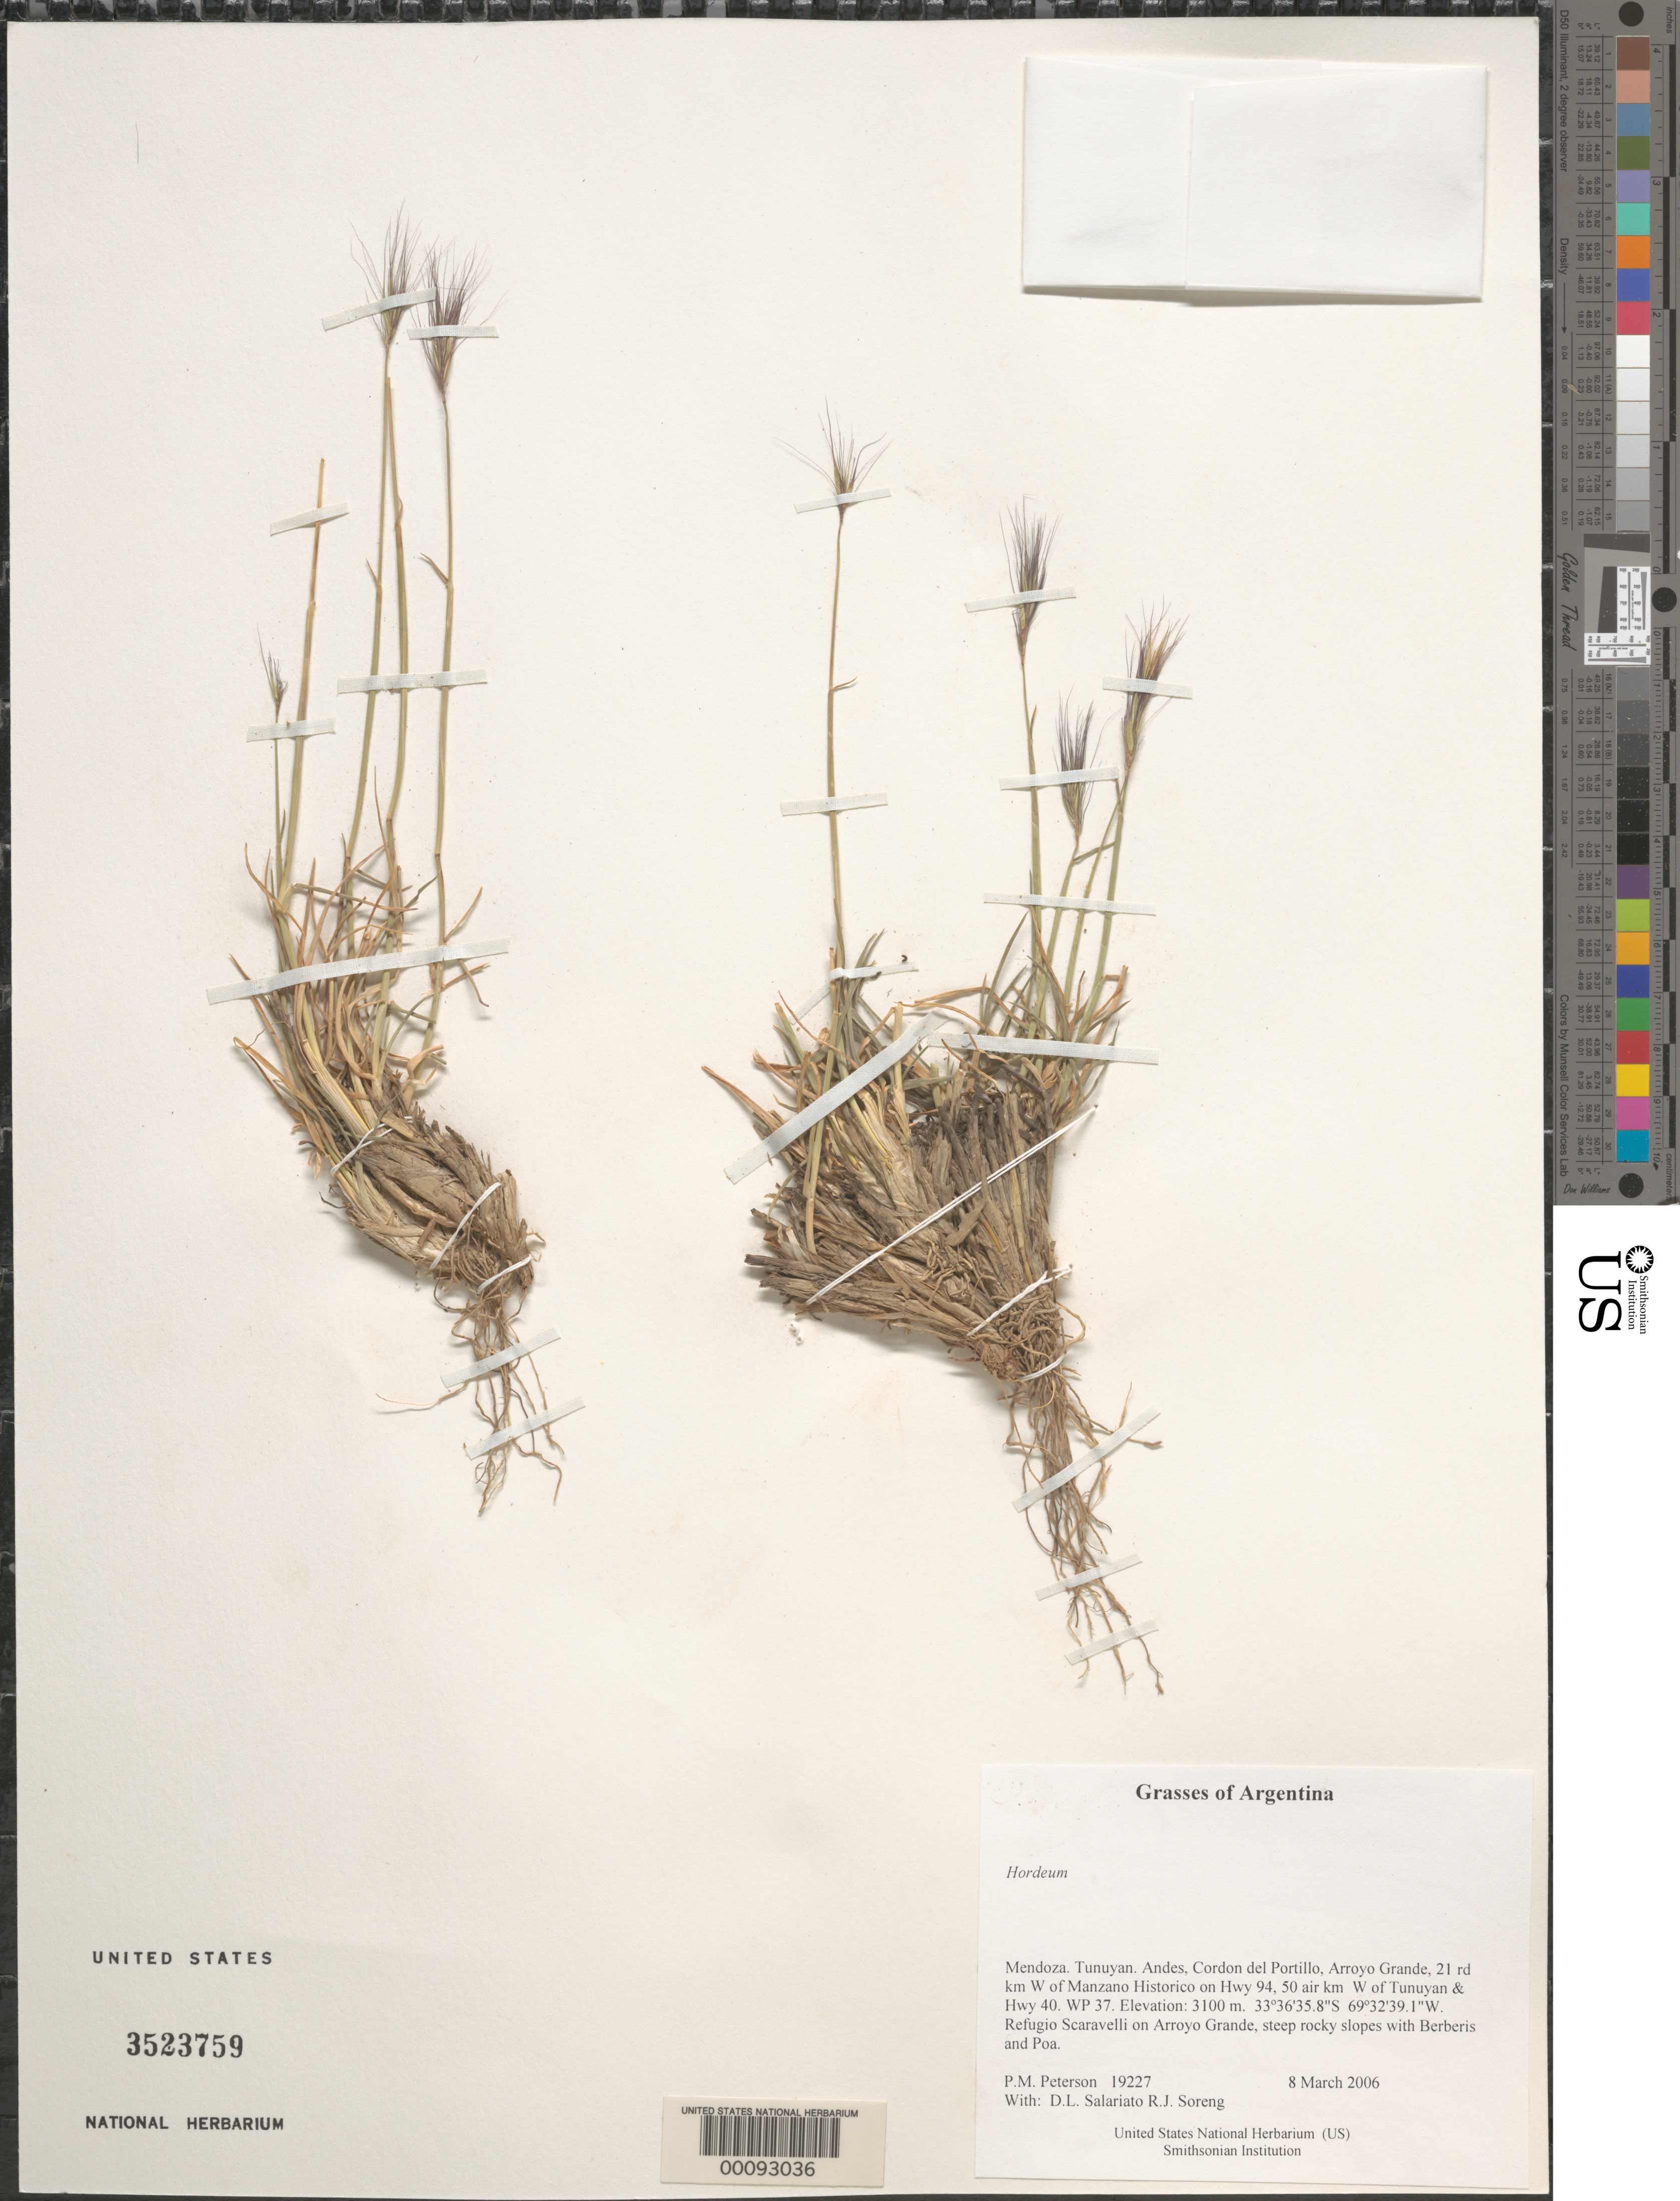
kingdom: Plantae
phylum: Tracheophyta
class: Liliopsida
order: Poales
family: Poaceae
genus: Hordeum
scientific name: Hordeum sp.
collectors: P. M. Peterson, R. J. Soreng, D. Salariato & A. Panizza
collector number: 19227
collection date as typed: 08 Mar 2006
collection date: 2006-03-08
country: Argentina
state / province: Mendoza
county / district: Tunuyan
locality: Andes, Cordon del Portillo, Arroyo Grande, 21 rd km W of Manzano Historico on Hwy 94, 50 air km W of Tunuyan & Hwy 40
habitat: Refugio Scaravelli on Arroyo Grande, steep rocky slopes with Berberis and Poa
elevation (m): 3100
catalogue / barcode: US 3523759